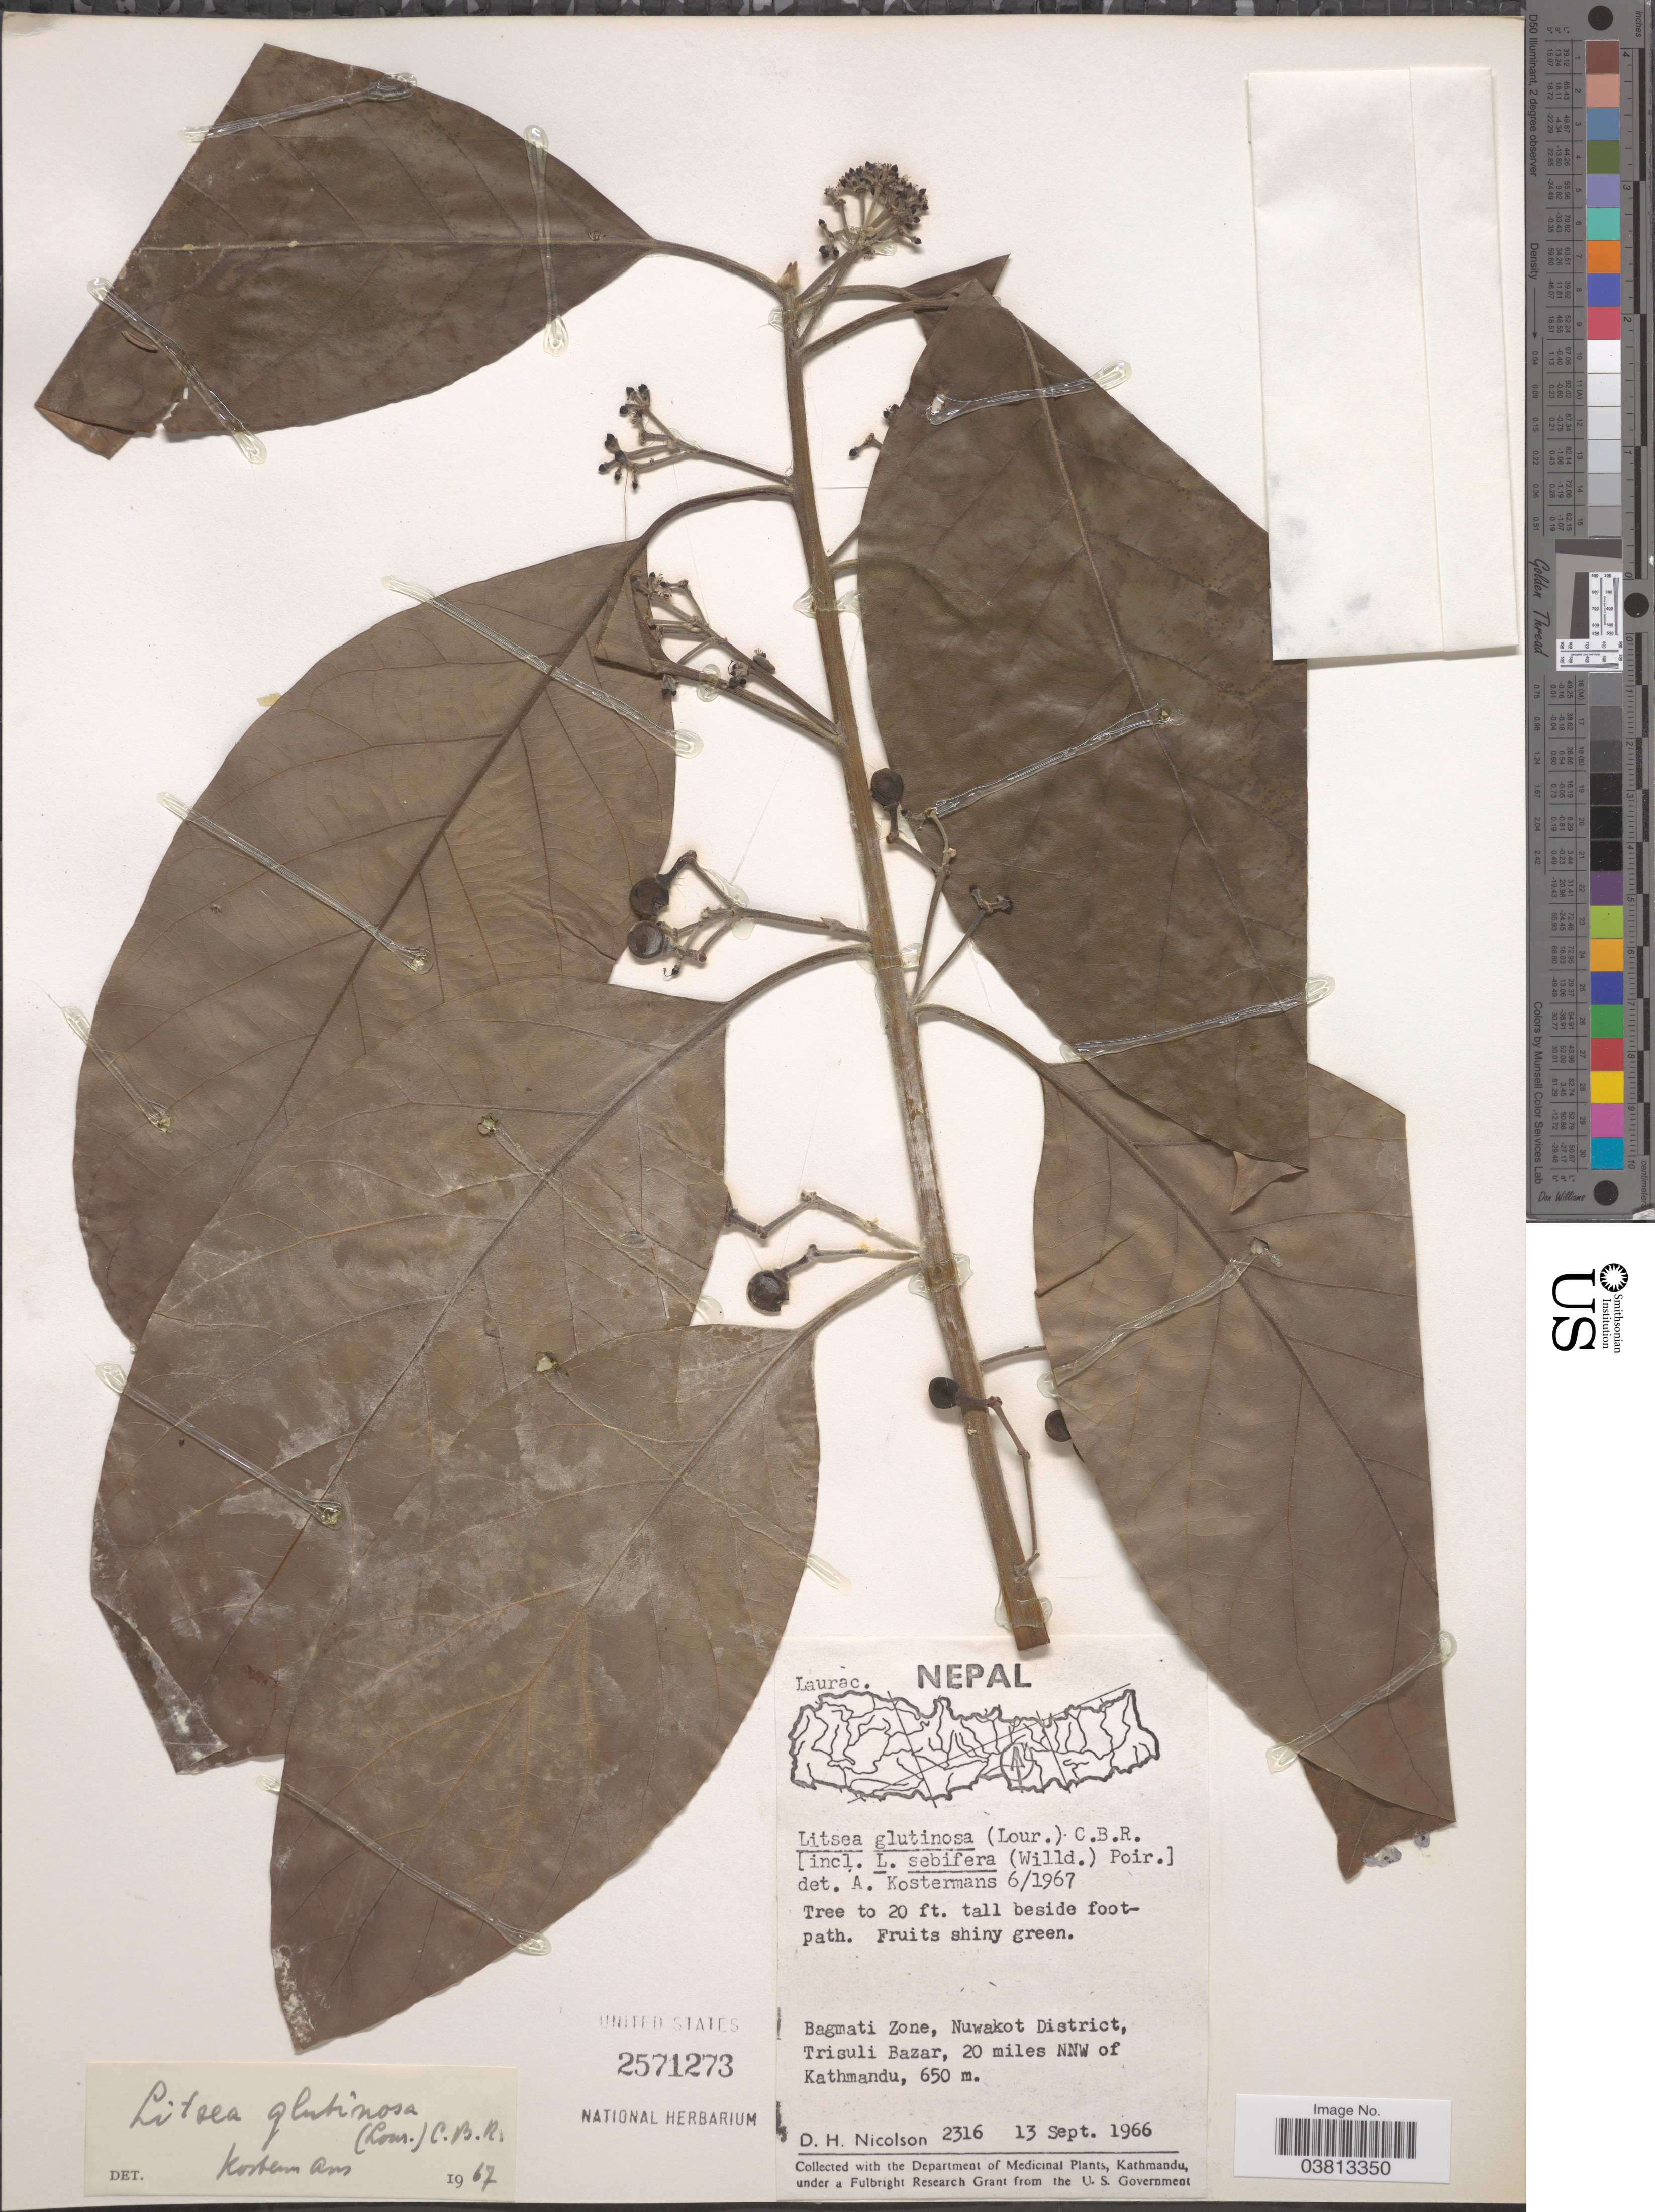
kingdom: Plantae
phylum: Tracheophyta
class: Magnoliopsida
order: Laurales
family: Lauraceae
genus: Litsea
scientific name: Litsea glutinosa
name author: (Lour.) C.B. Rob.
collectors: D. H. Nicolson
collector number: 2316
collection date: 1966-09-13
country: Nepal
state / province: Bagmati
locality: Bagmati Zone, Nuwakot District, Trisuli Bazar, 20 miles NNW of Kathmandu.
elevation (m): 650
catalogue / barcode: US 2571273